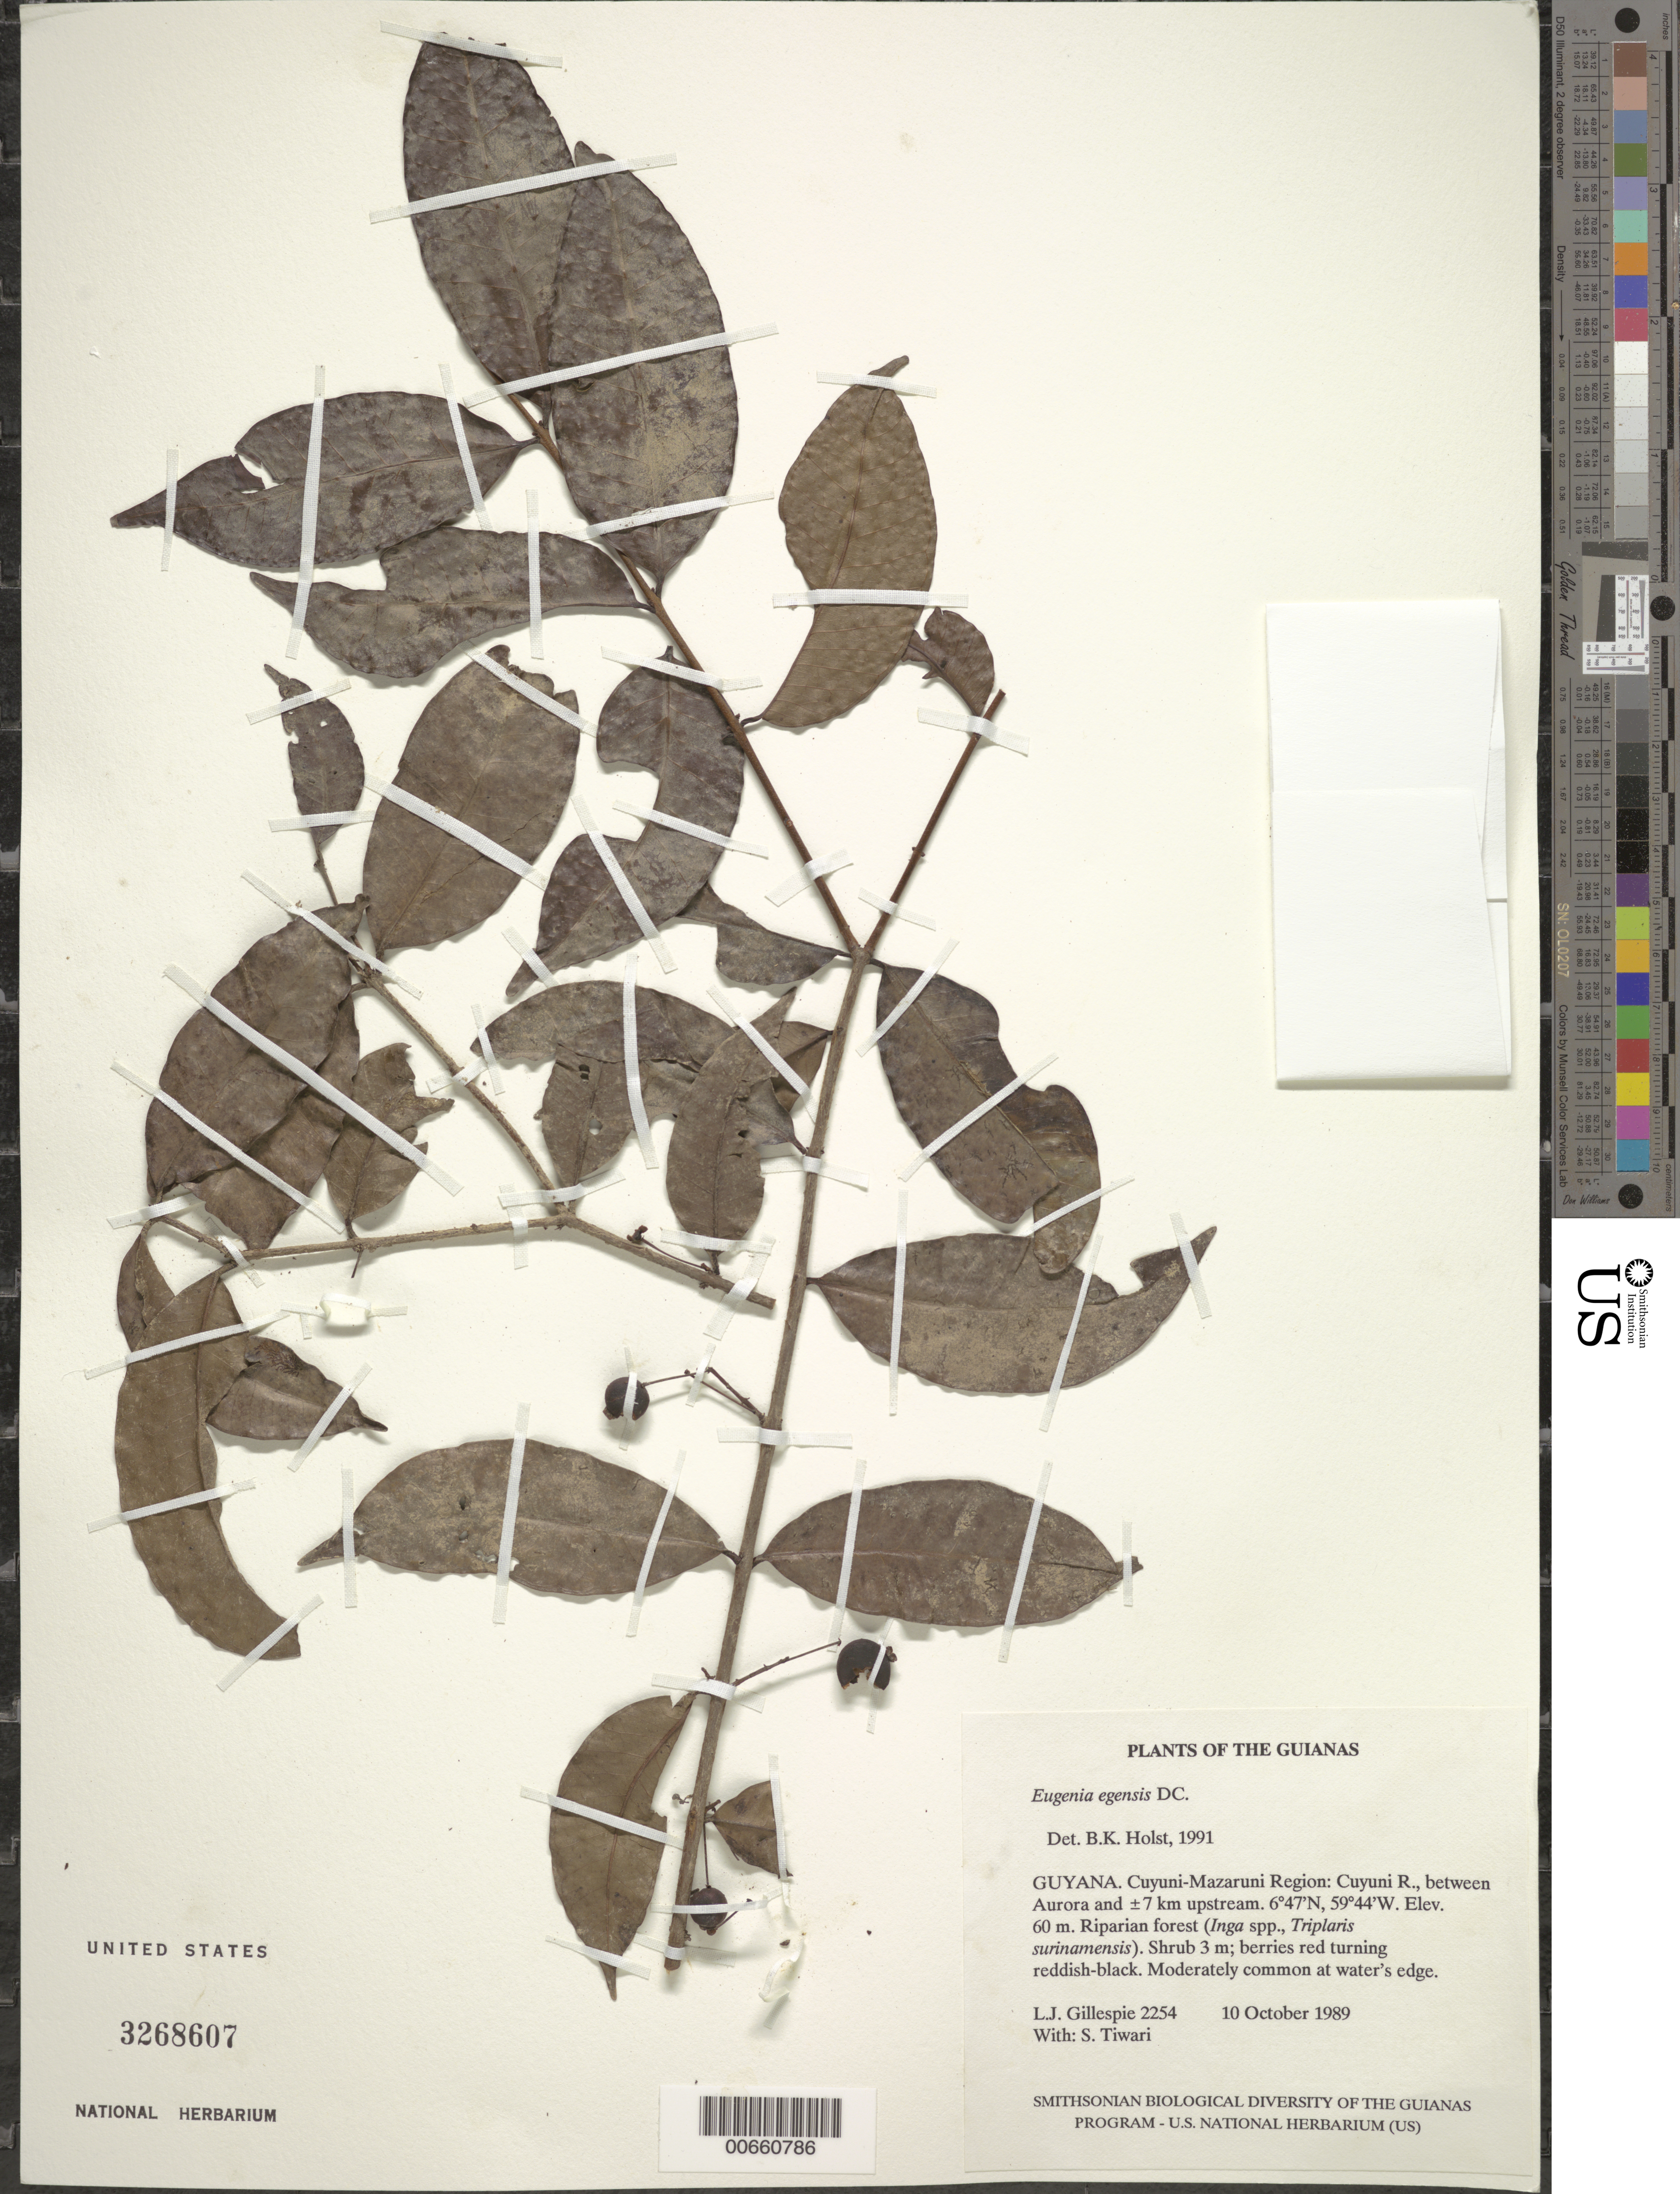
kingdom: Plantae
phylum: Tracheophyta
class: Magnoliopsida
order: Myrtales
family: Myrtaceae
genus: Eugenia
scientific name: Eugenia egensis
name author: DC.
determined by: Holst, Bruce K.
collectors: L. J. Gillespie & S. Tiwari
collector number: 2254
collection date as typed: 10 October 1989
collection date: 1989-10-10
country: Guyana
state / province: Cuyuni-Mazaruni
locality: Cuyuni R., between Aurora and ±7 km upstream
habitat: Riparian forest (Inga spp., Triplaris surinamensis)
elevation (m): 60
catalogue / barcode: US 3268607